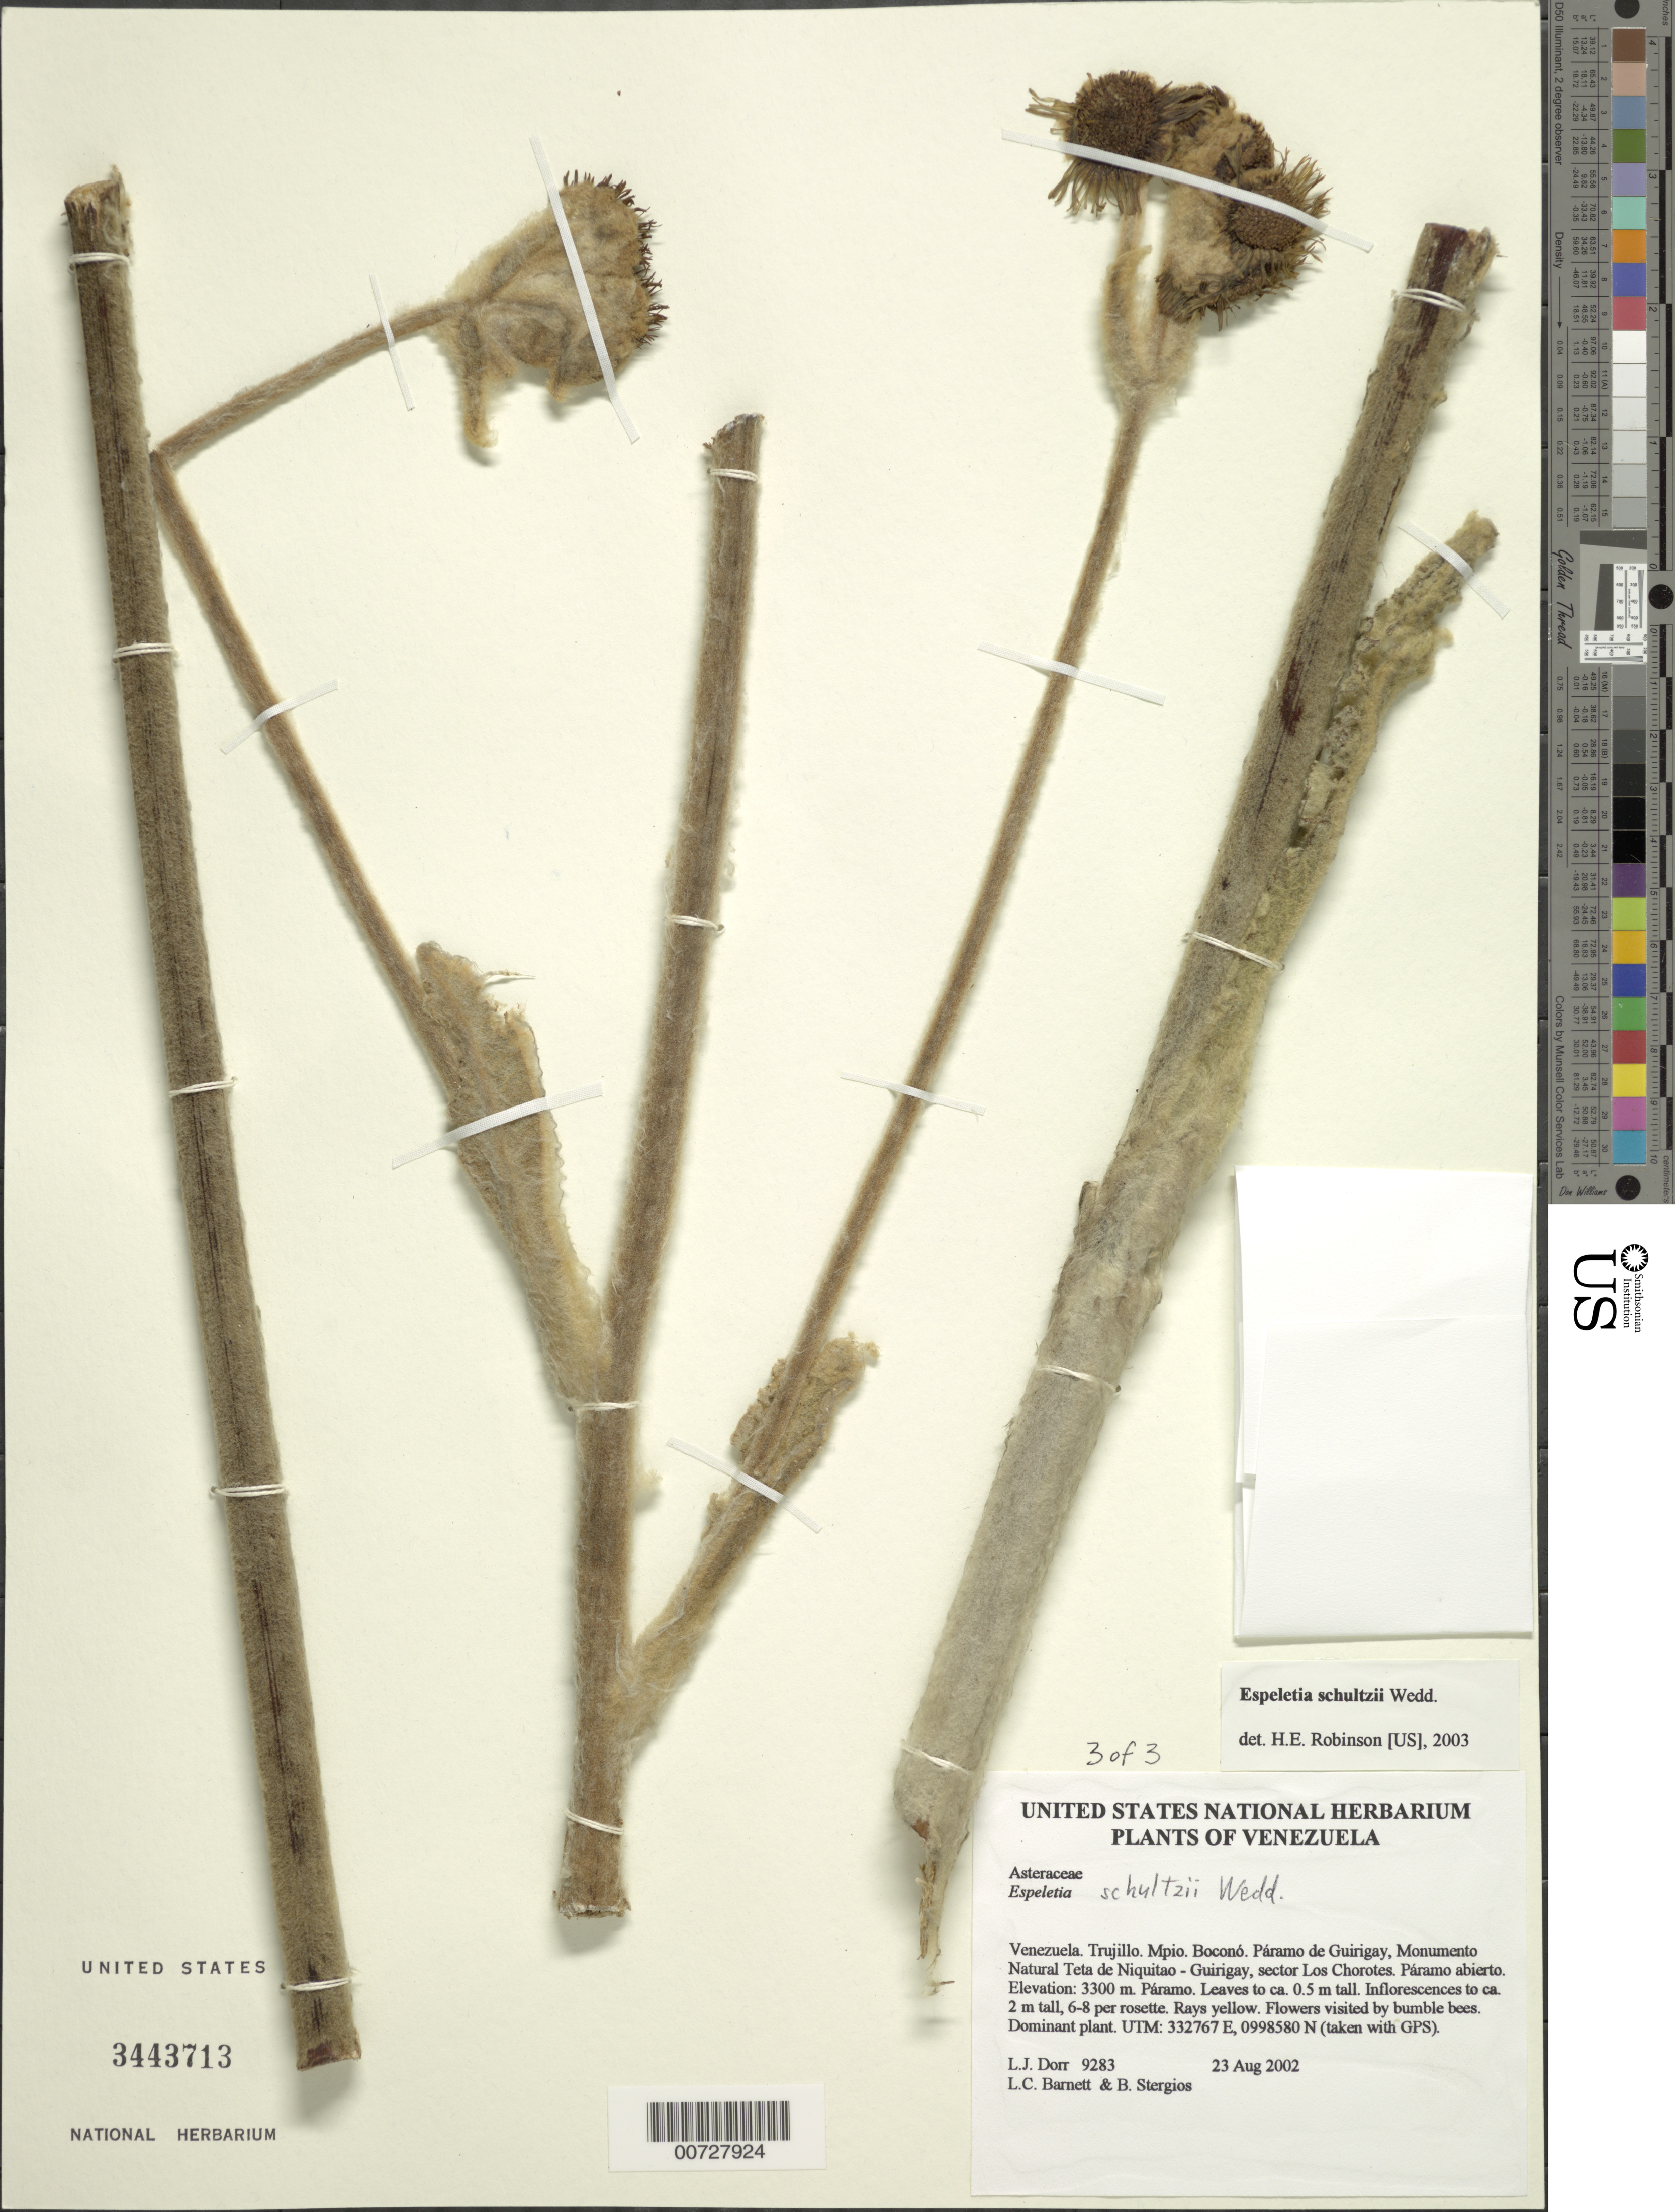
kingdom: Plantae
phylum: Tracheophyta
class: Magnoliopsida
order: Asterales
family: Asteraceae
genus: Espeletia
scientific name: Espeletia schultzii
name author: Wedd.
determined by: Robinson, Harold E., (US)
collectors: L. J. Dorr, L. C. Barnett & B. G. Stergios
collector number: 9283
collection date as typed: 23 Aug 2002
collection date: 2002-08-23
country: Venezuela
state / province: Trujillo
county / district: Boconó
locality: Páramo de Guirigay, Monumento Natural Teta de Niquitao - Guirigay, sector Los Chorotes.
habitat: Páramo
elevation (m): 3300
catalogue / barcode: US 3443713